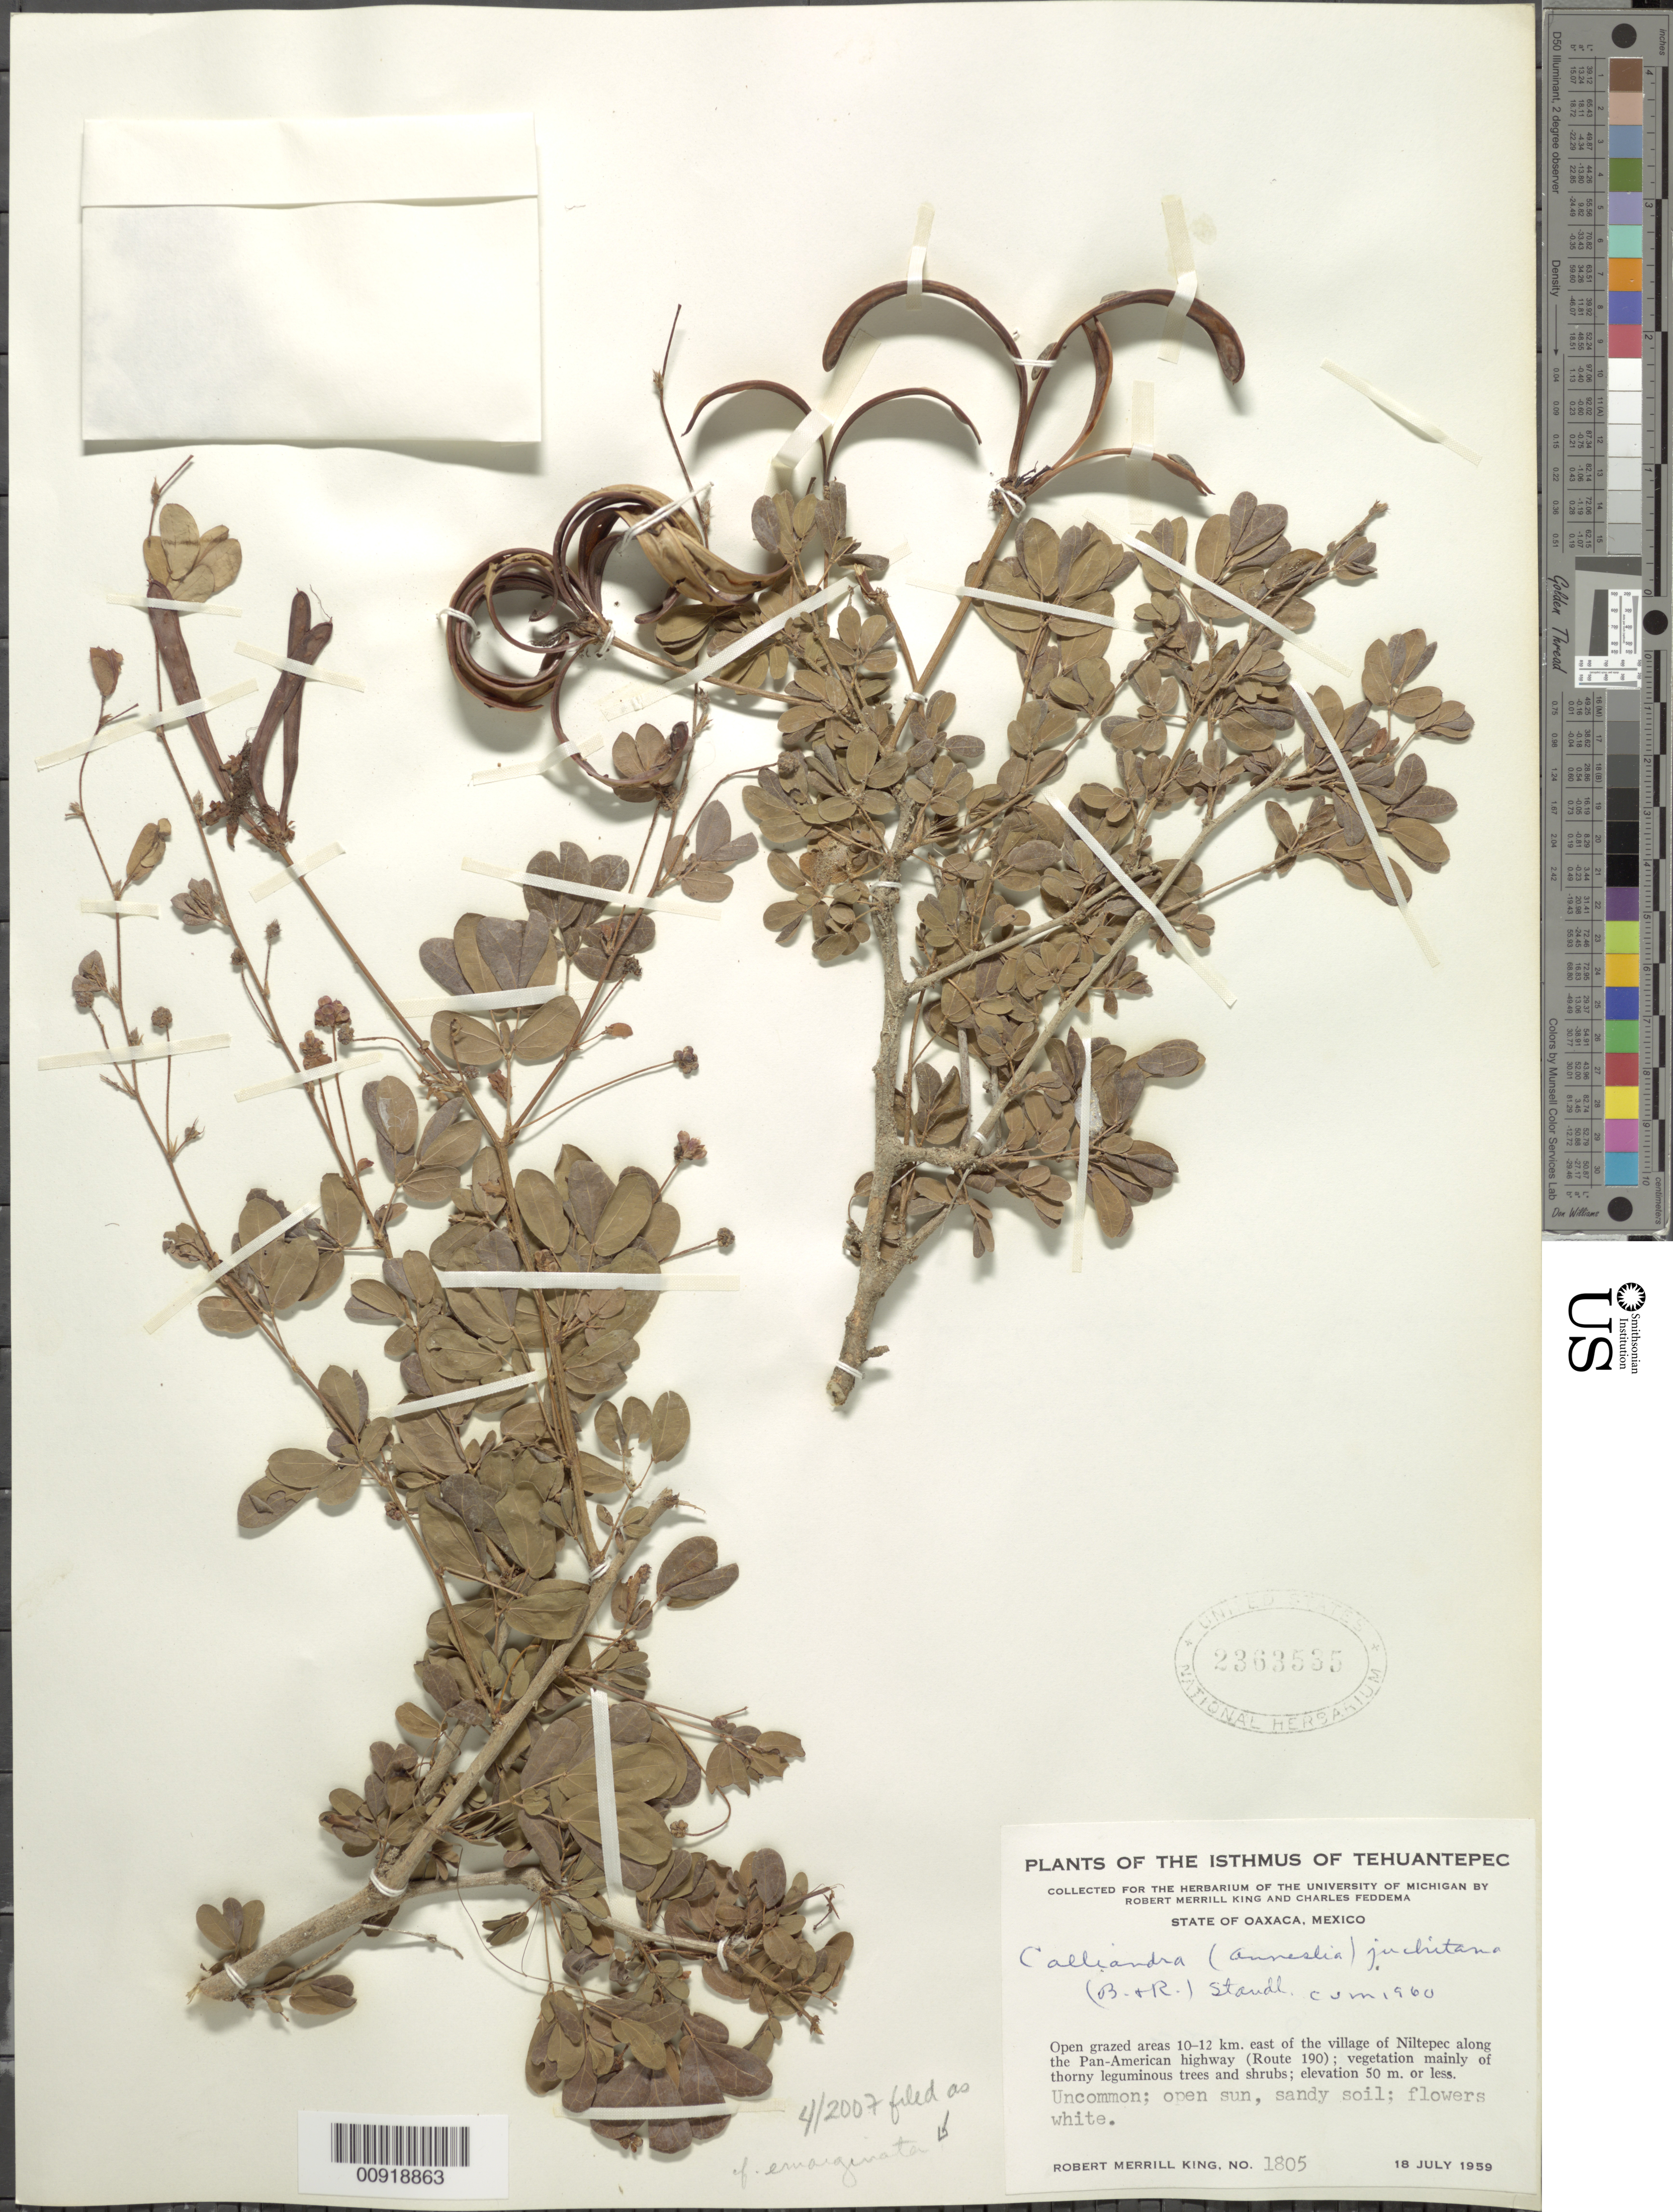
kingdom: Plantae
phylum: Tracheophyta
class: Magnoliopsida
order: Fabales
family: Fabaceae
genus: Calliandra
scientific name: Calliandra emarginata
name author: (Willd.) Benth.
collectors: R. M. King & C. Feddema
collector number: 1805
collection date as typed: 18 Jul 1959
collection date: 1959-07-18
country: Mexico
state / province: Oaxaca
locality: Open grazed areas 10-12 km. east of the village of Niltepec along the Pan-American highway (Route 190).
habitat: Open sun, sandy soil. Open grazed areas; vegetation mainly of thorny leguminous trees and shrubs.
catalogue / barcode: US 2363535